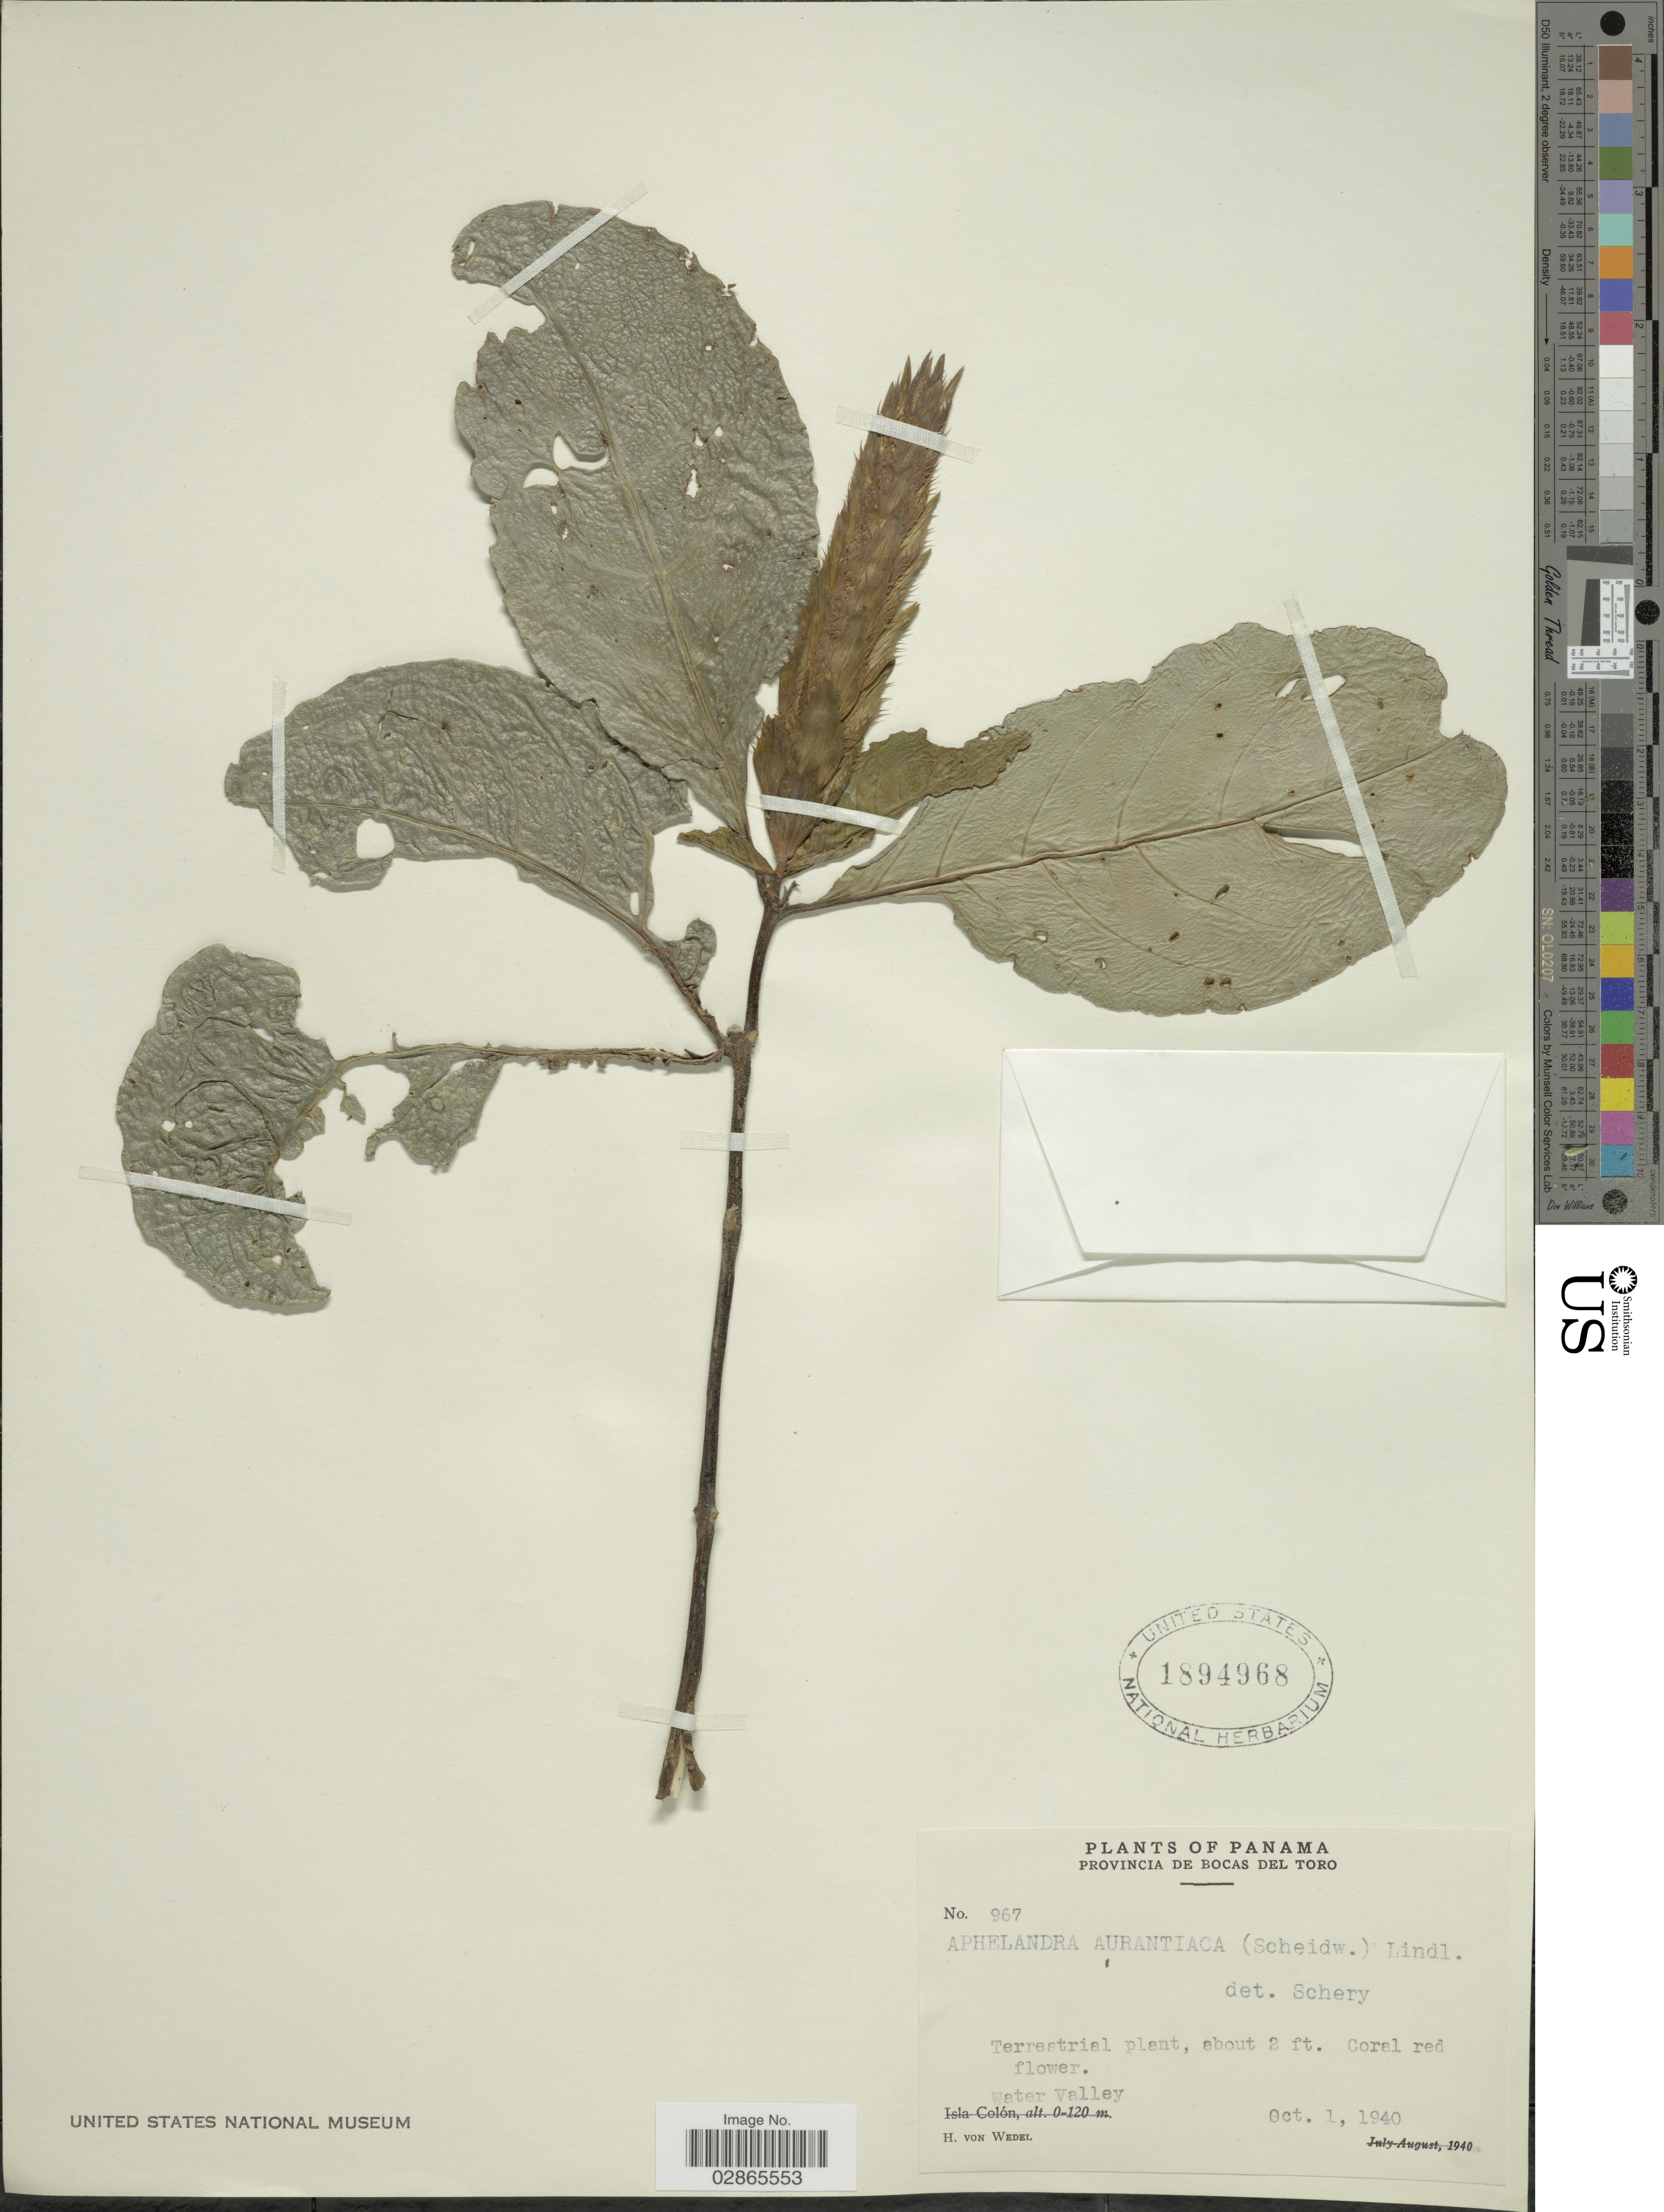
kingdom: Plantae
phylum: Tracheophyta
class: Magnoliopsida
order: Lamiales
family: Acanthaceae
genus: Aphelandra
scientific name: Aphelandra aurantiaca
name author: (Scheidw.) Lindl.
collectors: H. von Wedel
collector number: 967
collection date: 1940-10-01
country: Panama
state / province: Bocas del Toro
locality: Water Valley.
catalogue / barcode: US 1894968